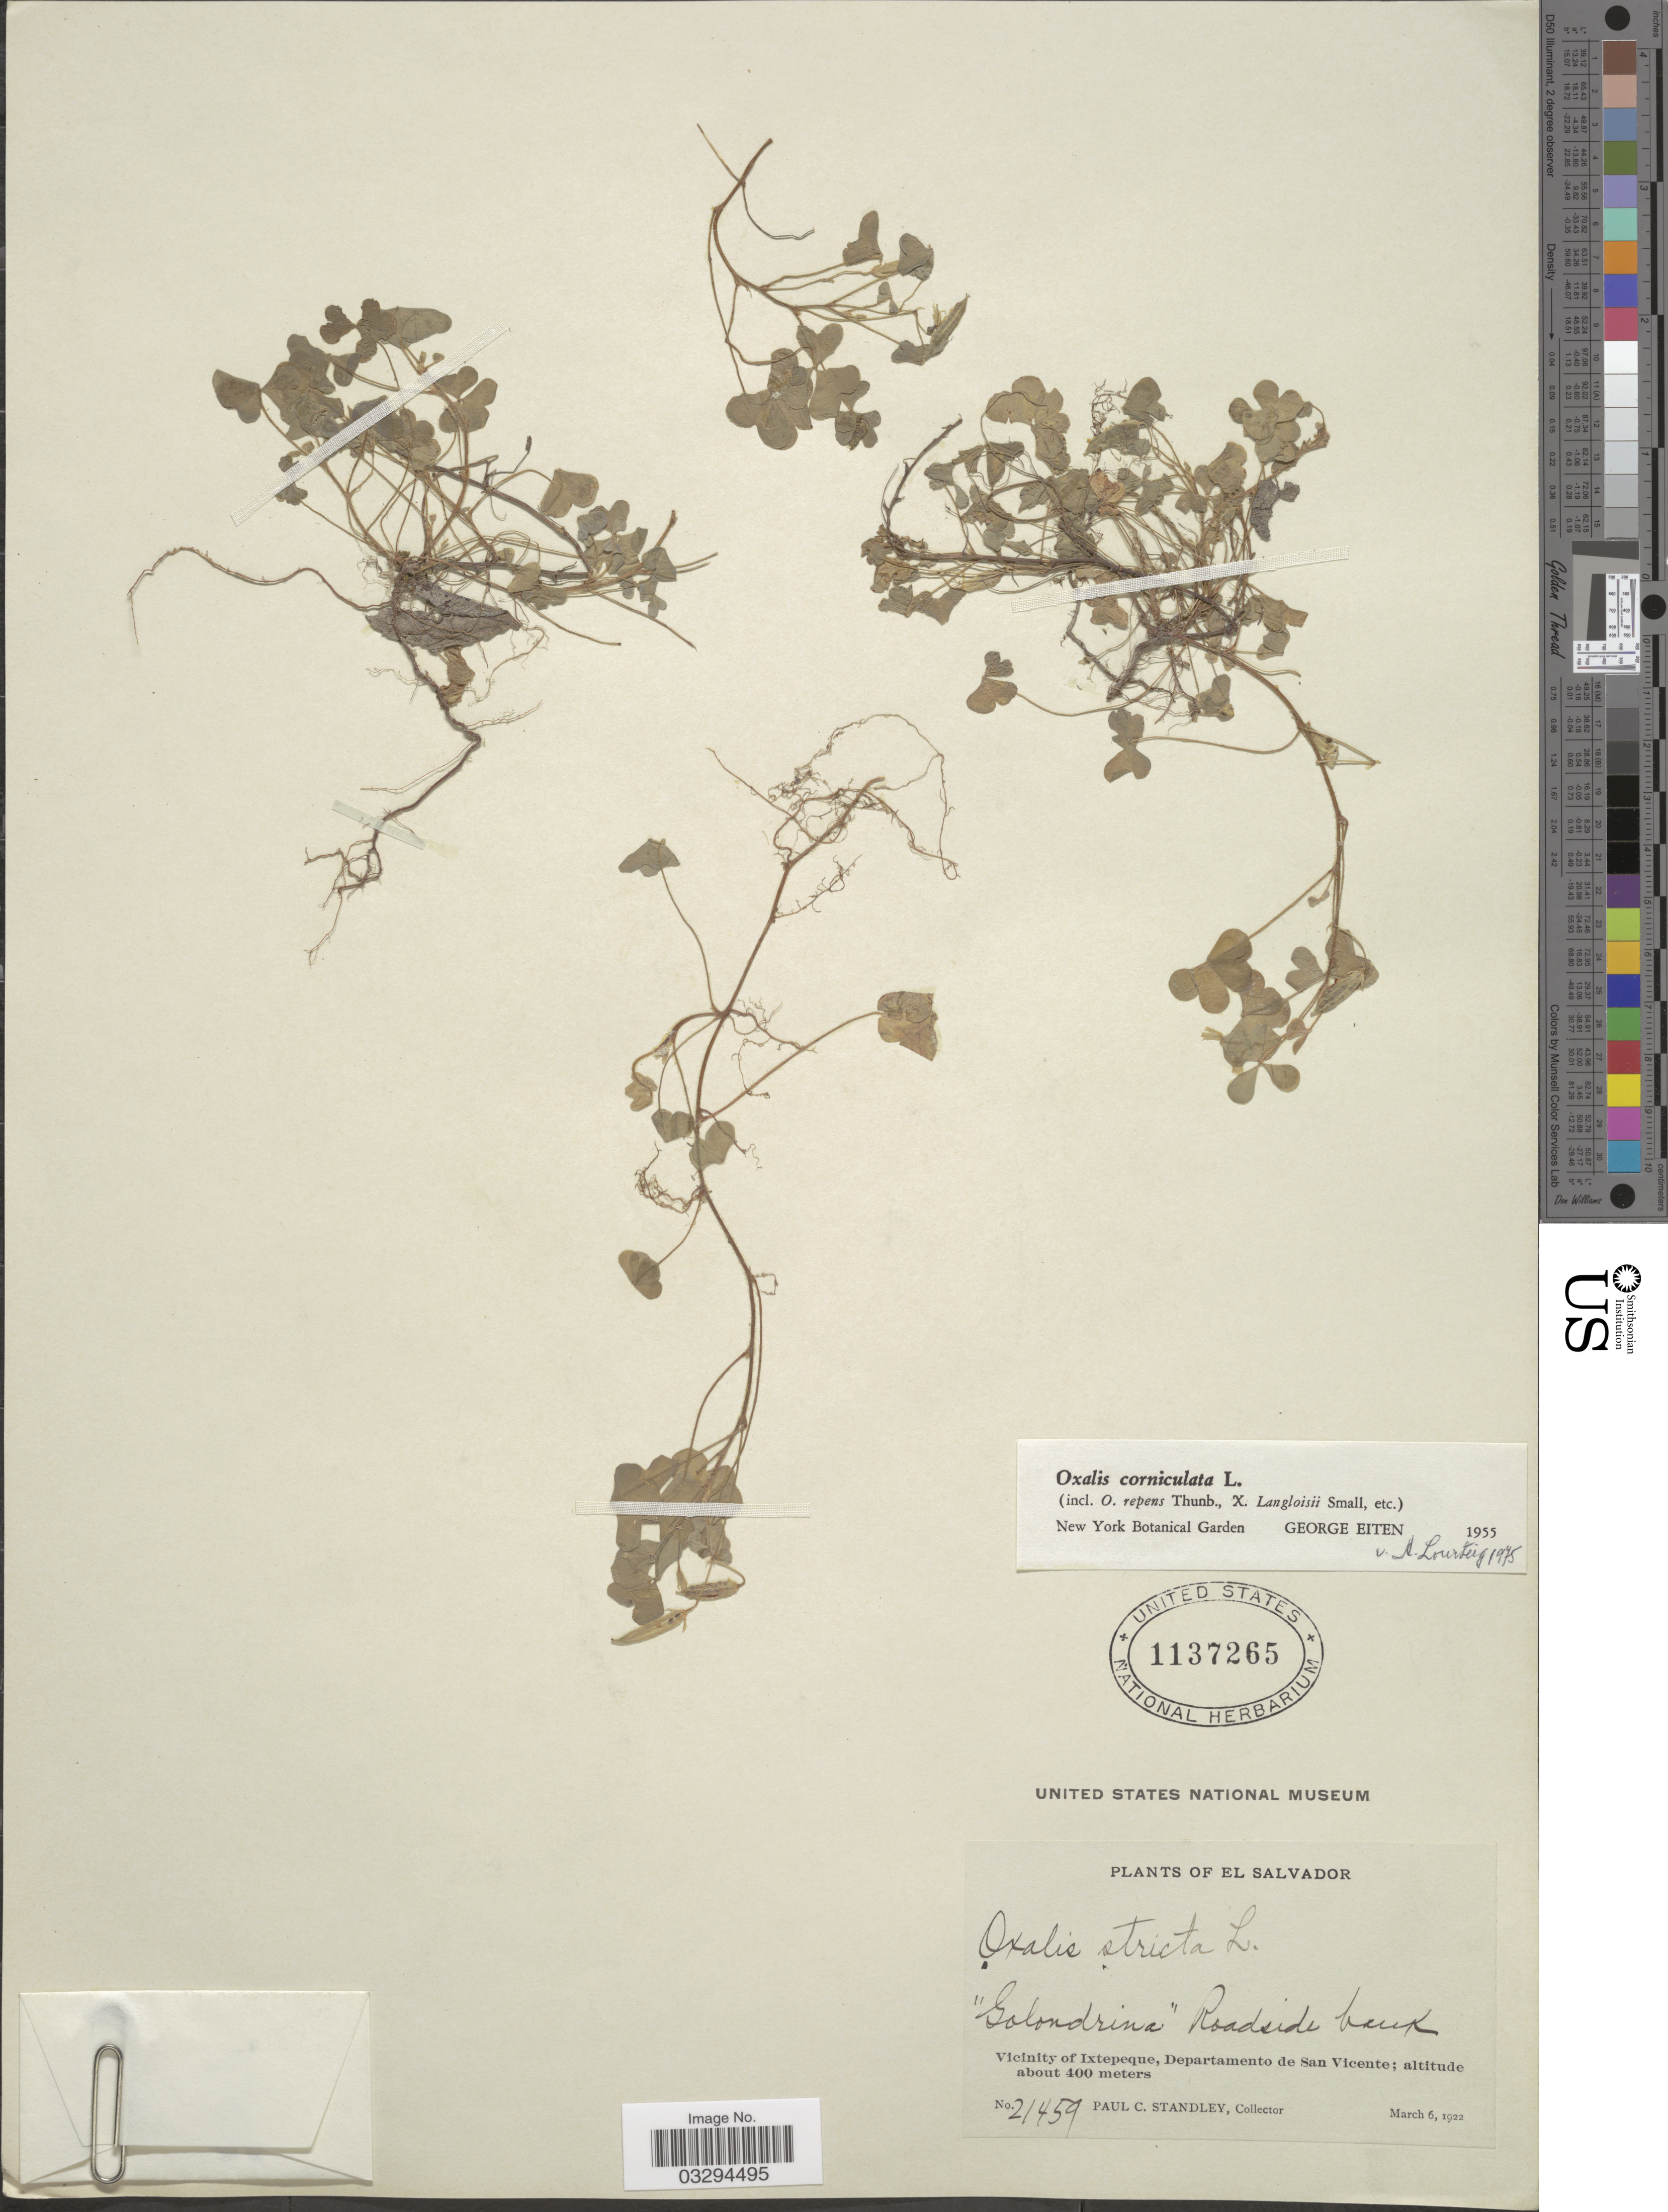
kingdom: Plantae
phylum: Tracheophyta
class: Magnoliopsida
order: Oxalidales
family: Oxalidaceae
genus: Oxalis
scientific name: Oxalis corniculata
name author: L.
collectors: P. C. Standley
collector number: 21459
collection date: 1922-03-06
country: El Salvador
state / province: San Vincente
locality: Vicinity of Ixtepeque, Departamento de San Vicente.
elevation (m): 400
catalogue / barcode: US 1137265